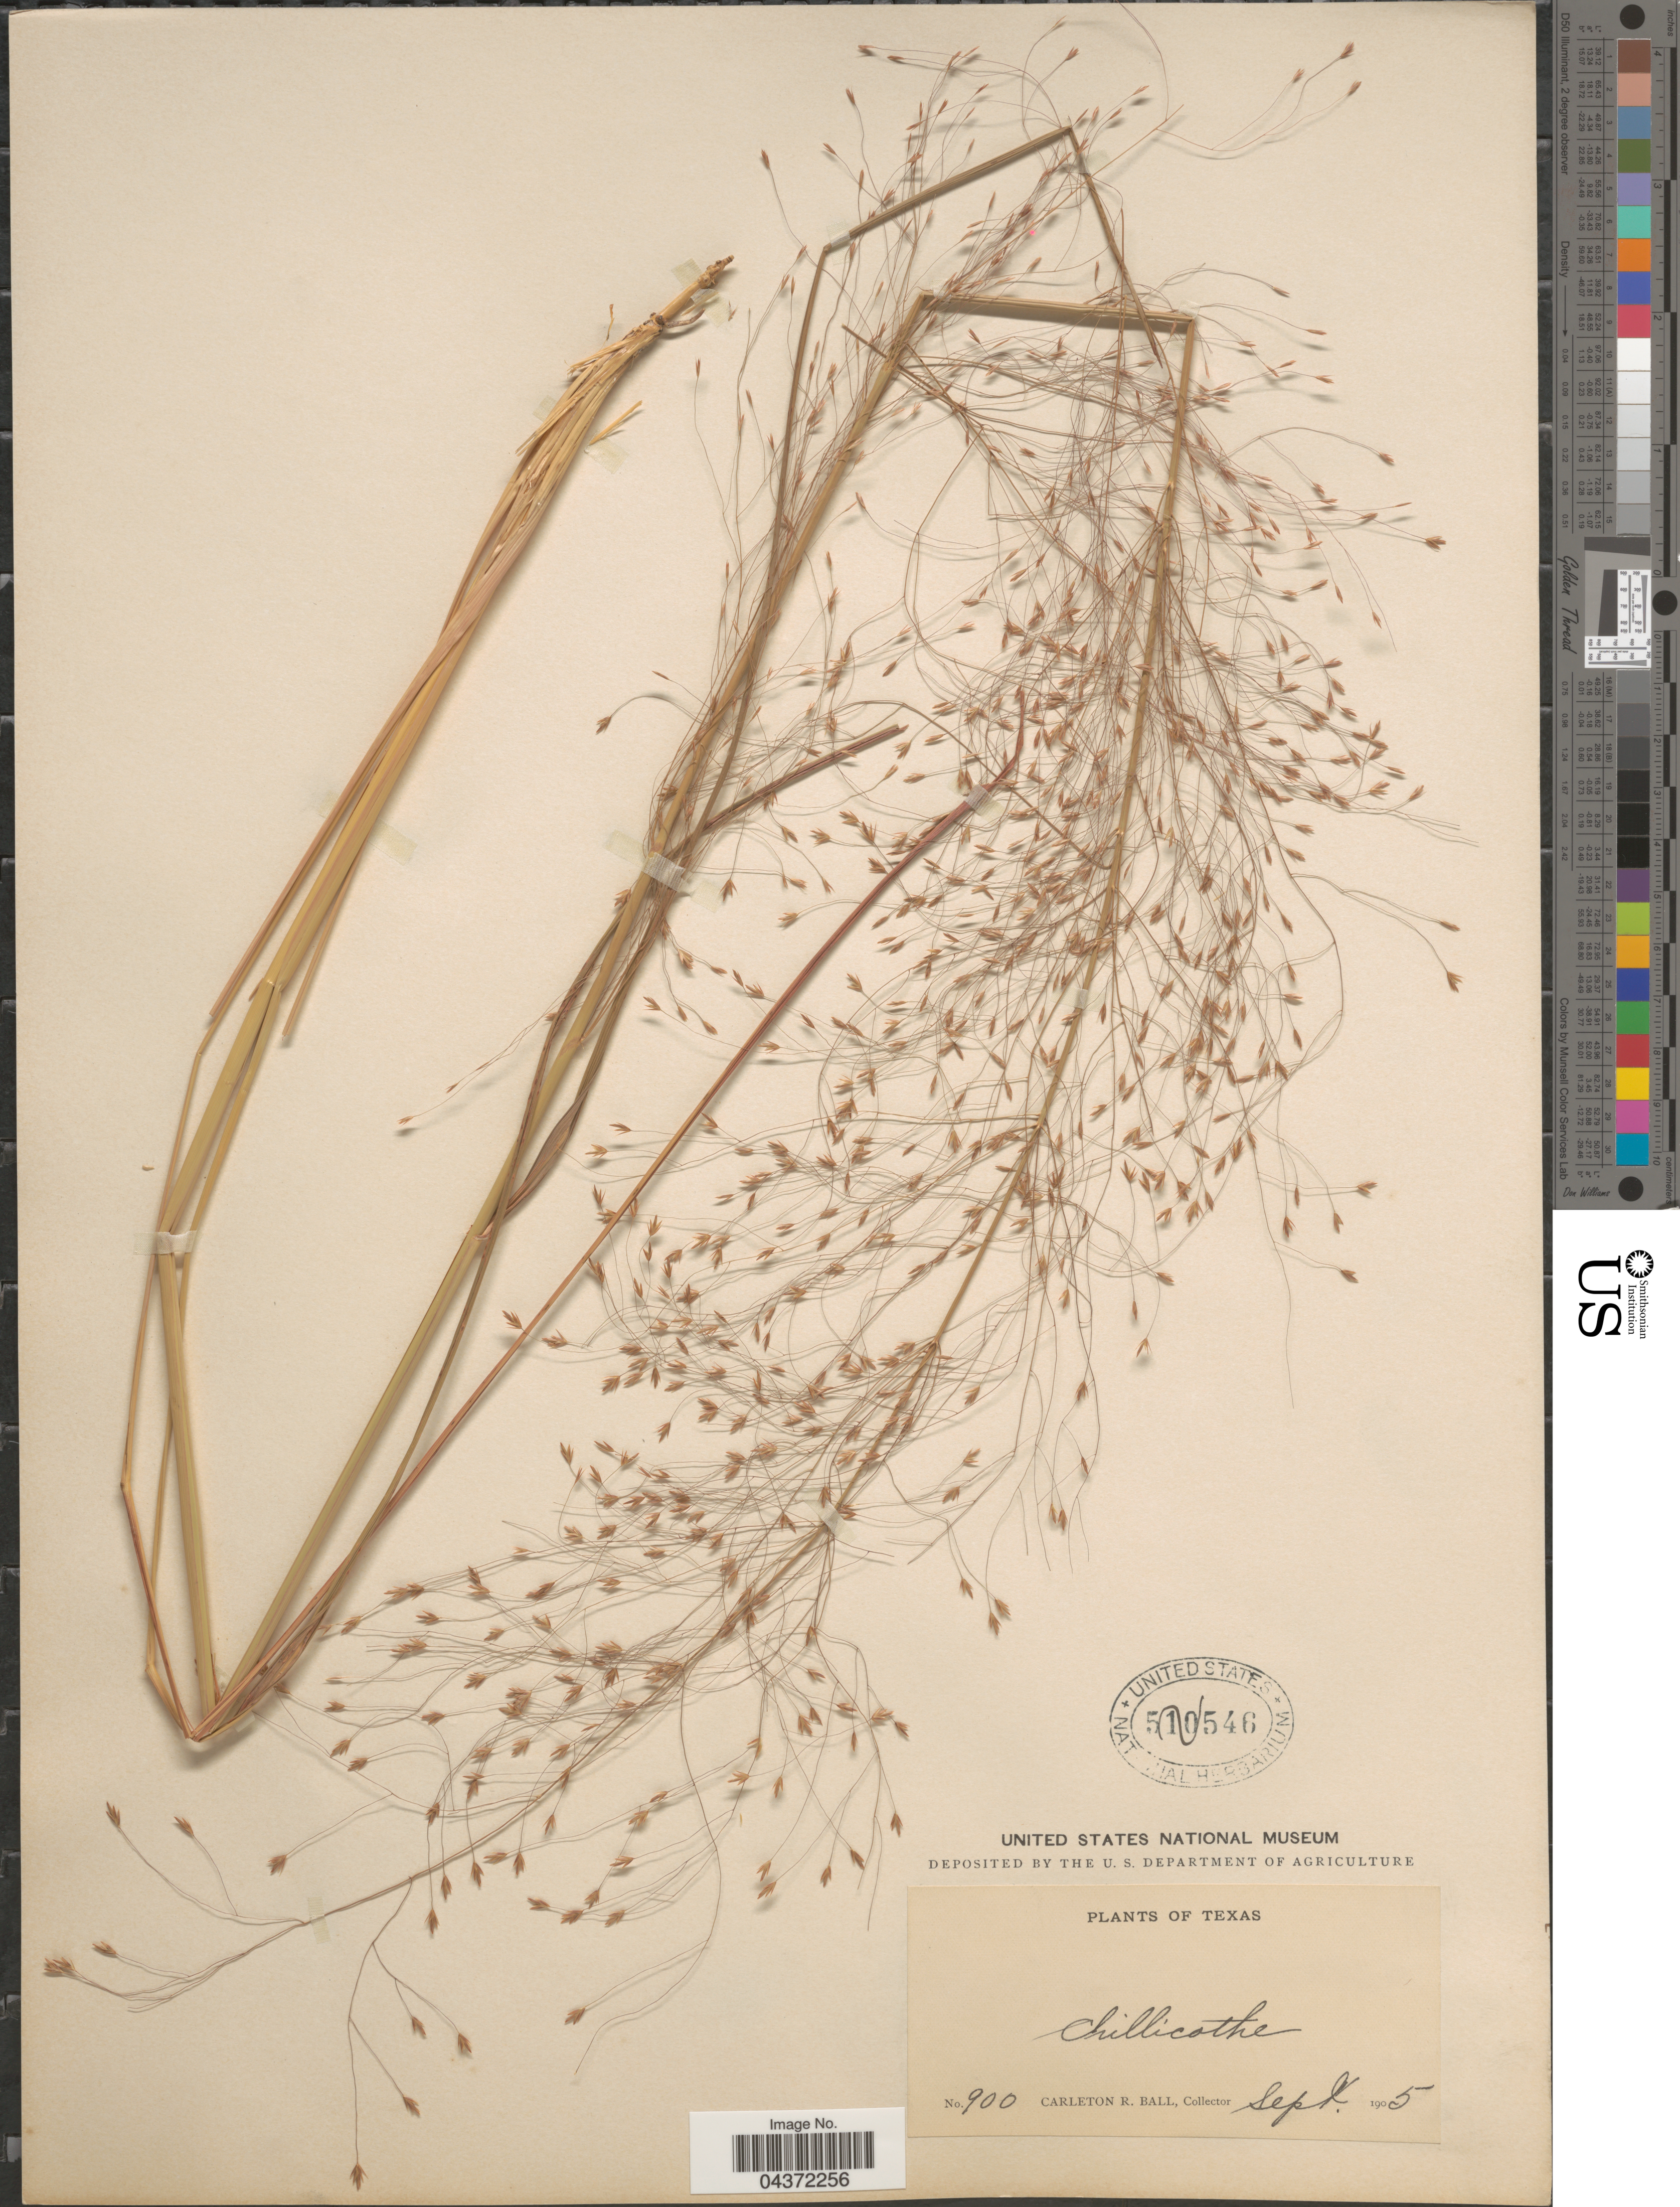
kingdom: Plantae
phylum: Tracheophyta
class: Liliopsida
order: Poales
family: Poaceae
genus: Eragrostis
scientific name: Eragrostis trichodes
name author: (Nutt.) Alph. Wood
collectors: C. R. Ball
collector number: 900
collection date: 1905-09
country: United States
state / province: Texas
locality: Chillicothe.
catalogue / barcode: US 501546